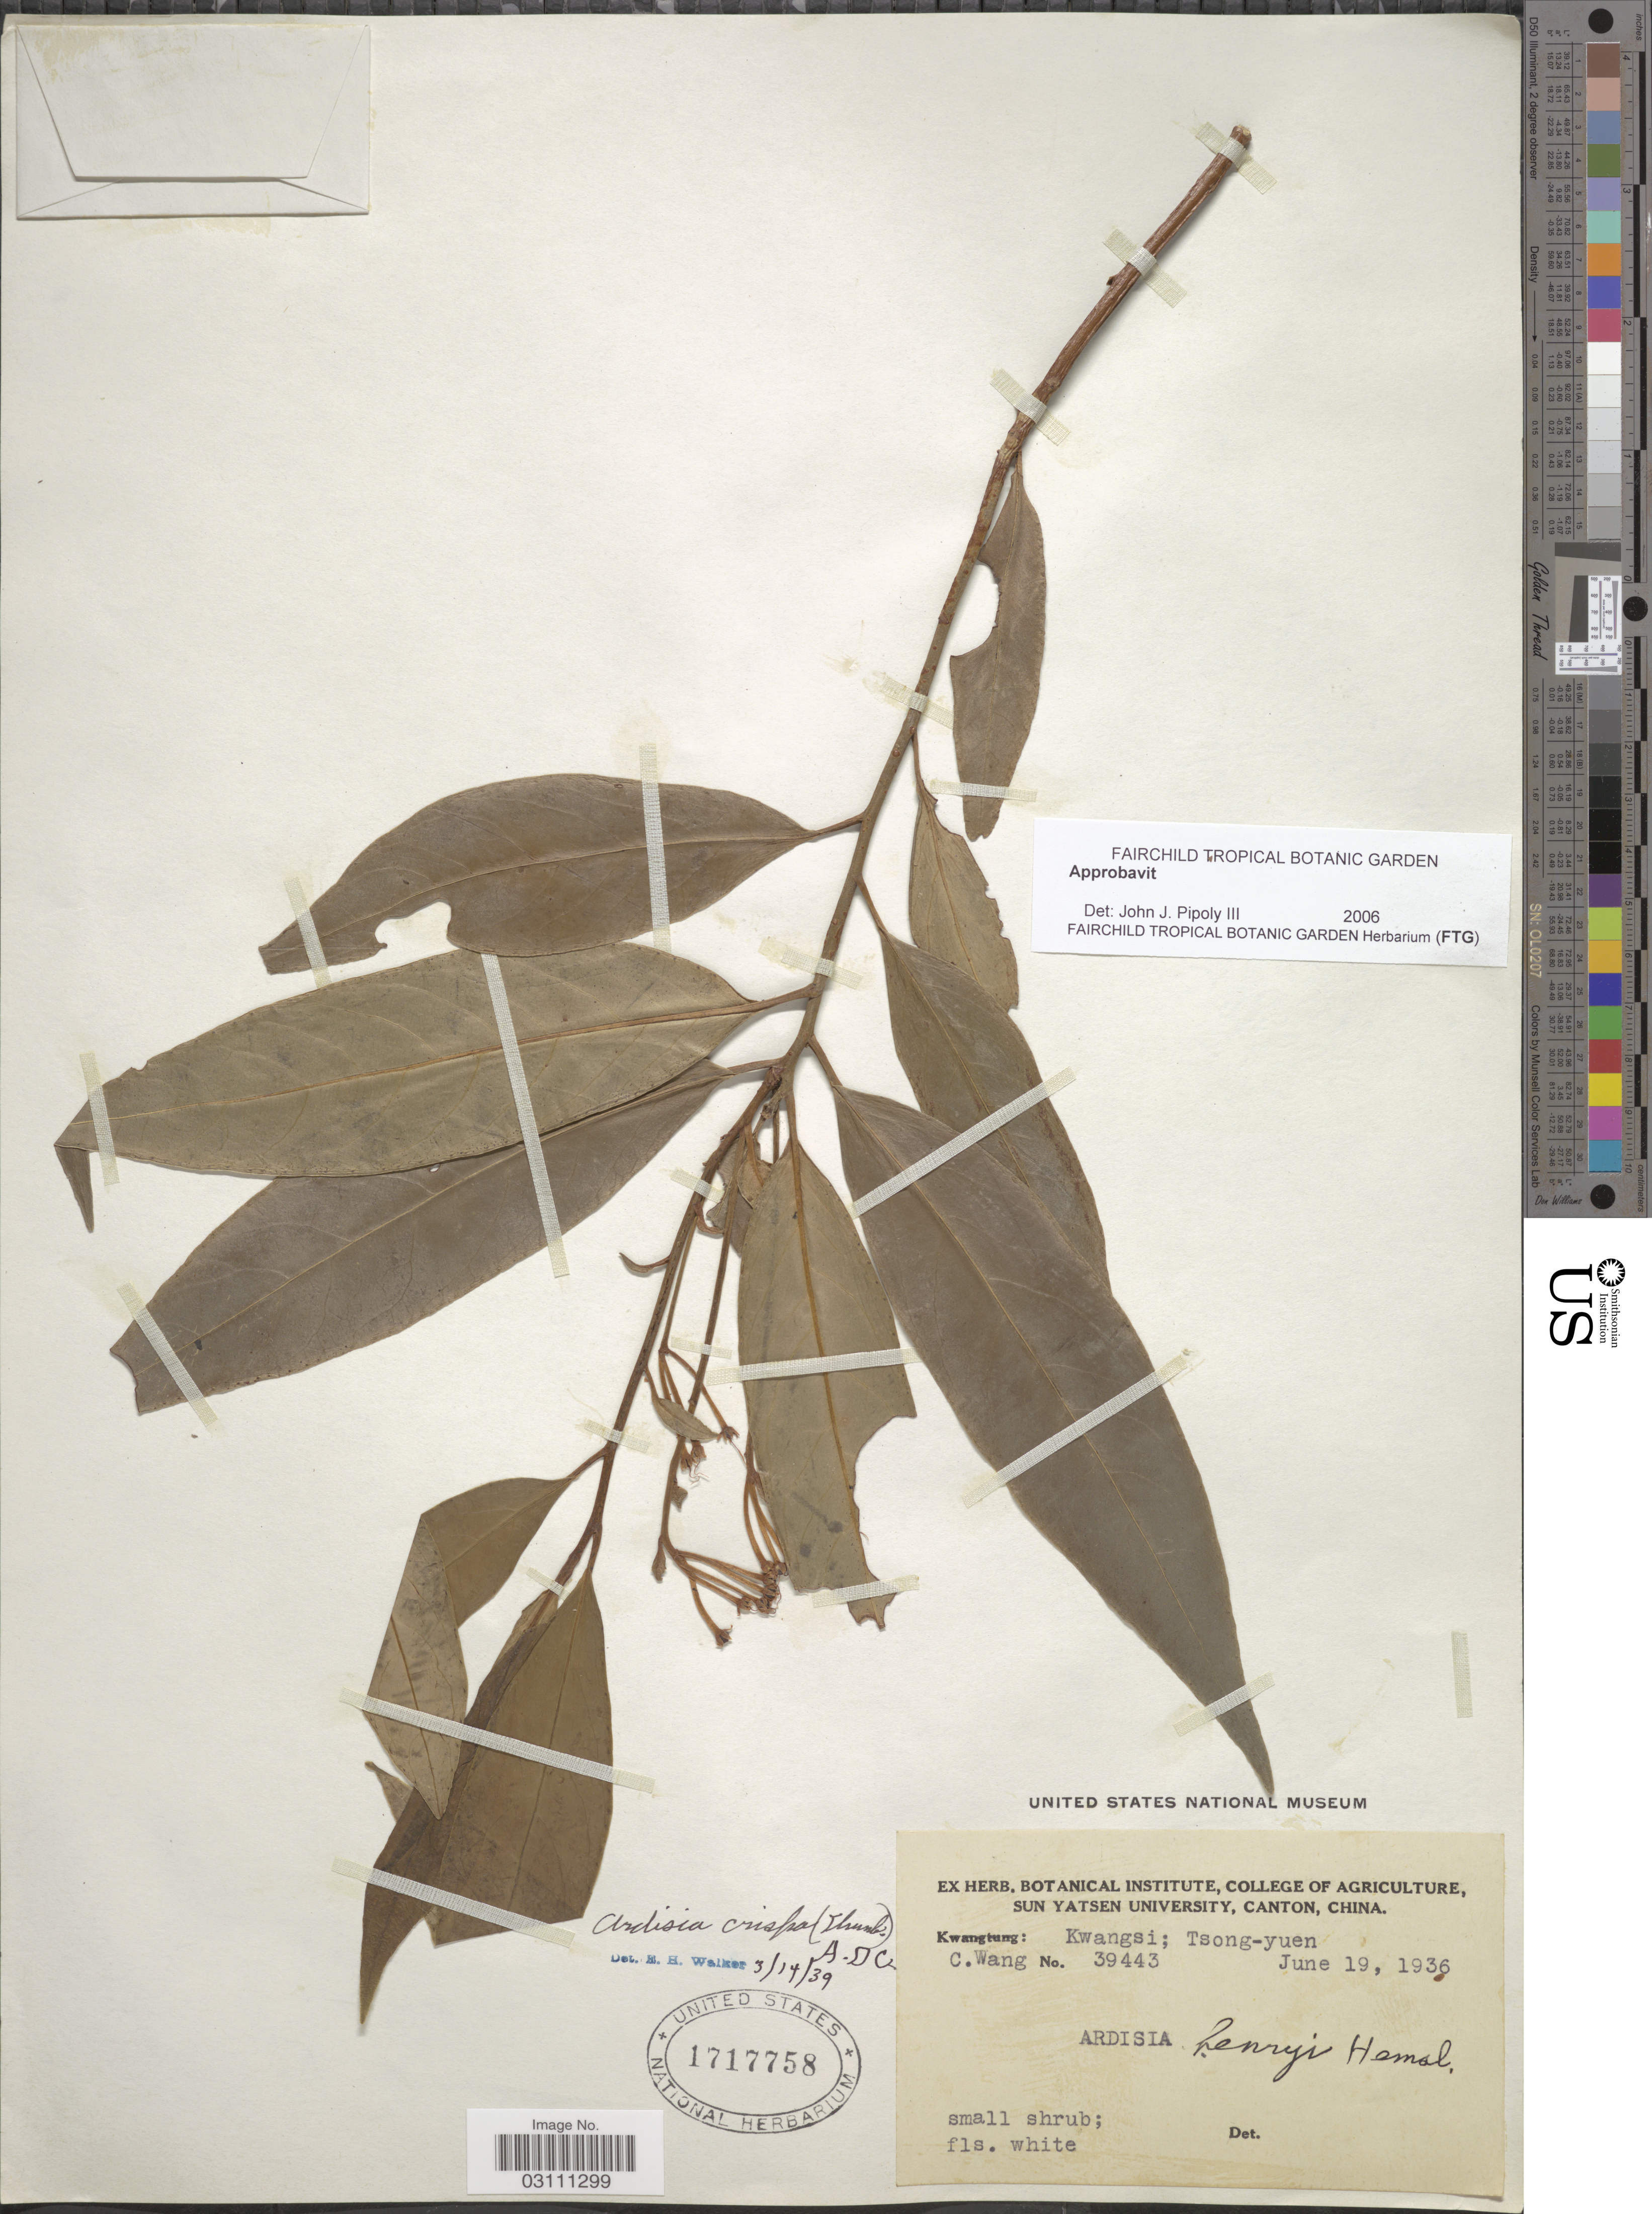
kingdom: Plantae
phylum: Tracheophyta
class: Magnoliopsida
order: Ericales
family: Primulaceae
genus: Ardisia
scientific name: Ardisia crenata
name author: Sims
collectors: C. Wang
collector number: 39443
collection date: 1936-06-19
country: China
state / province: Guangxi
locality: Kwangsi; Tsong-yuen.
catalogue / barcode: US 1717758